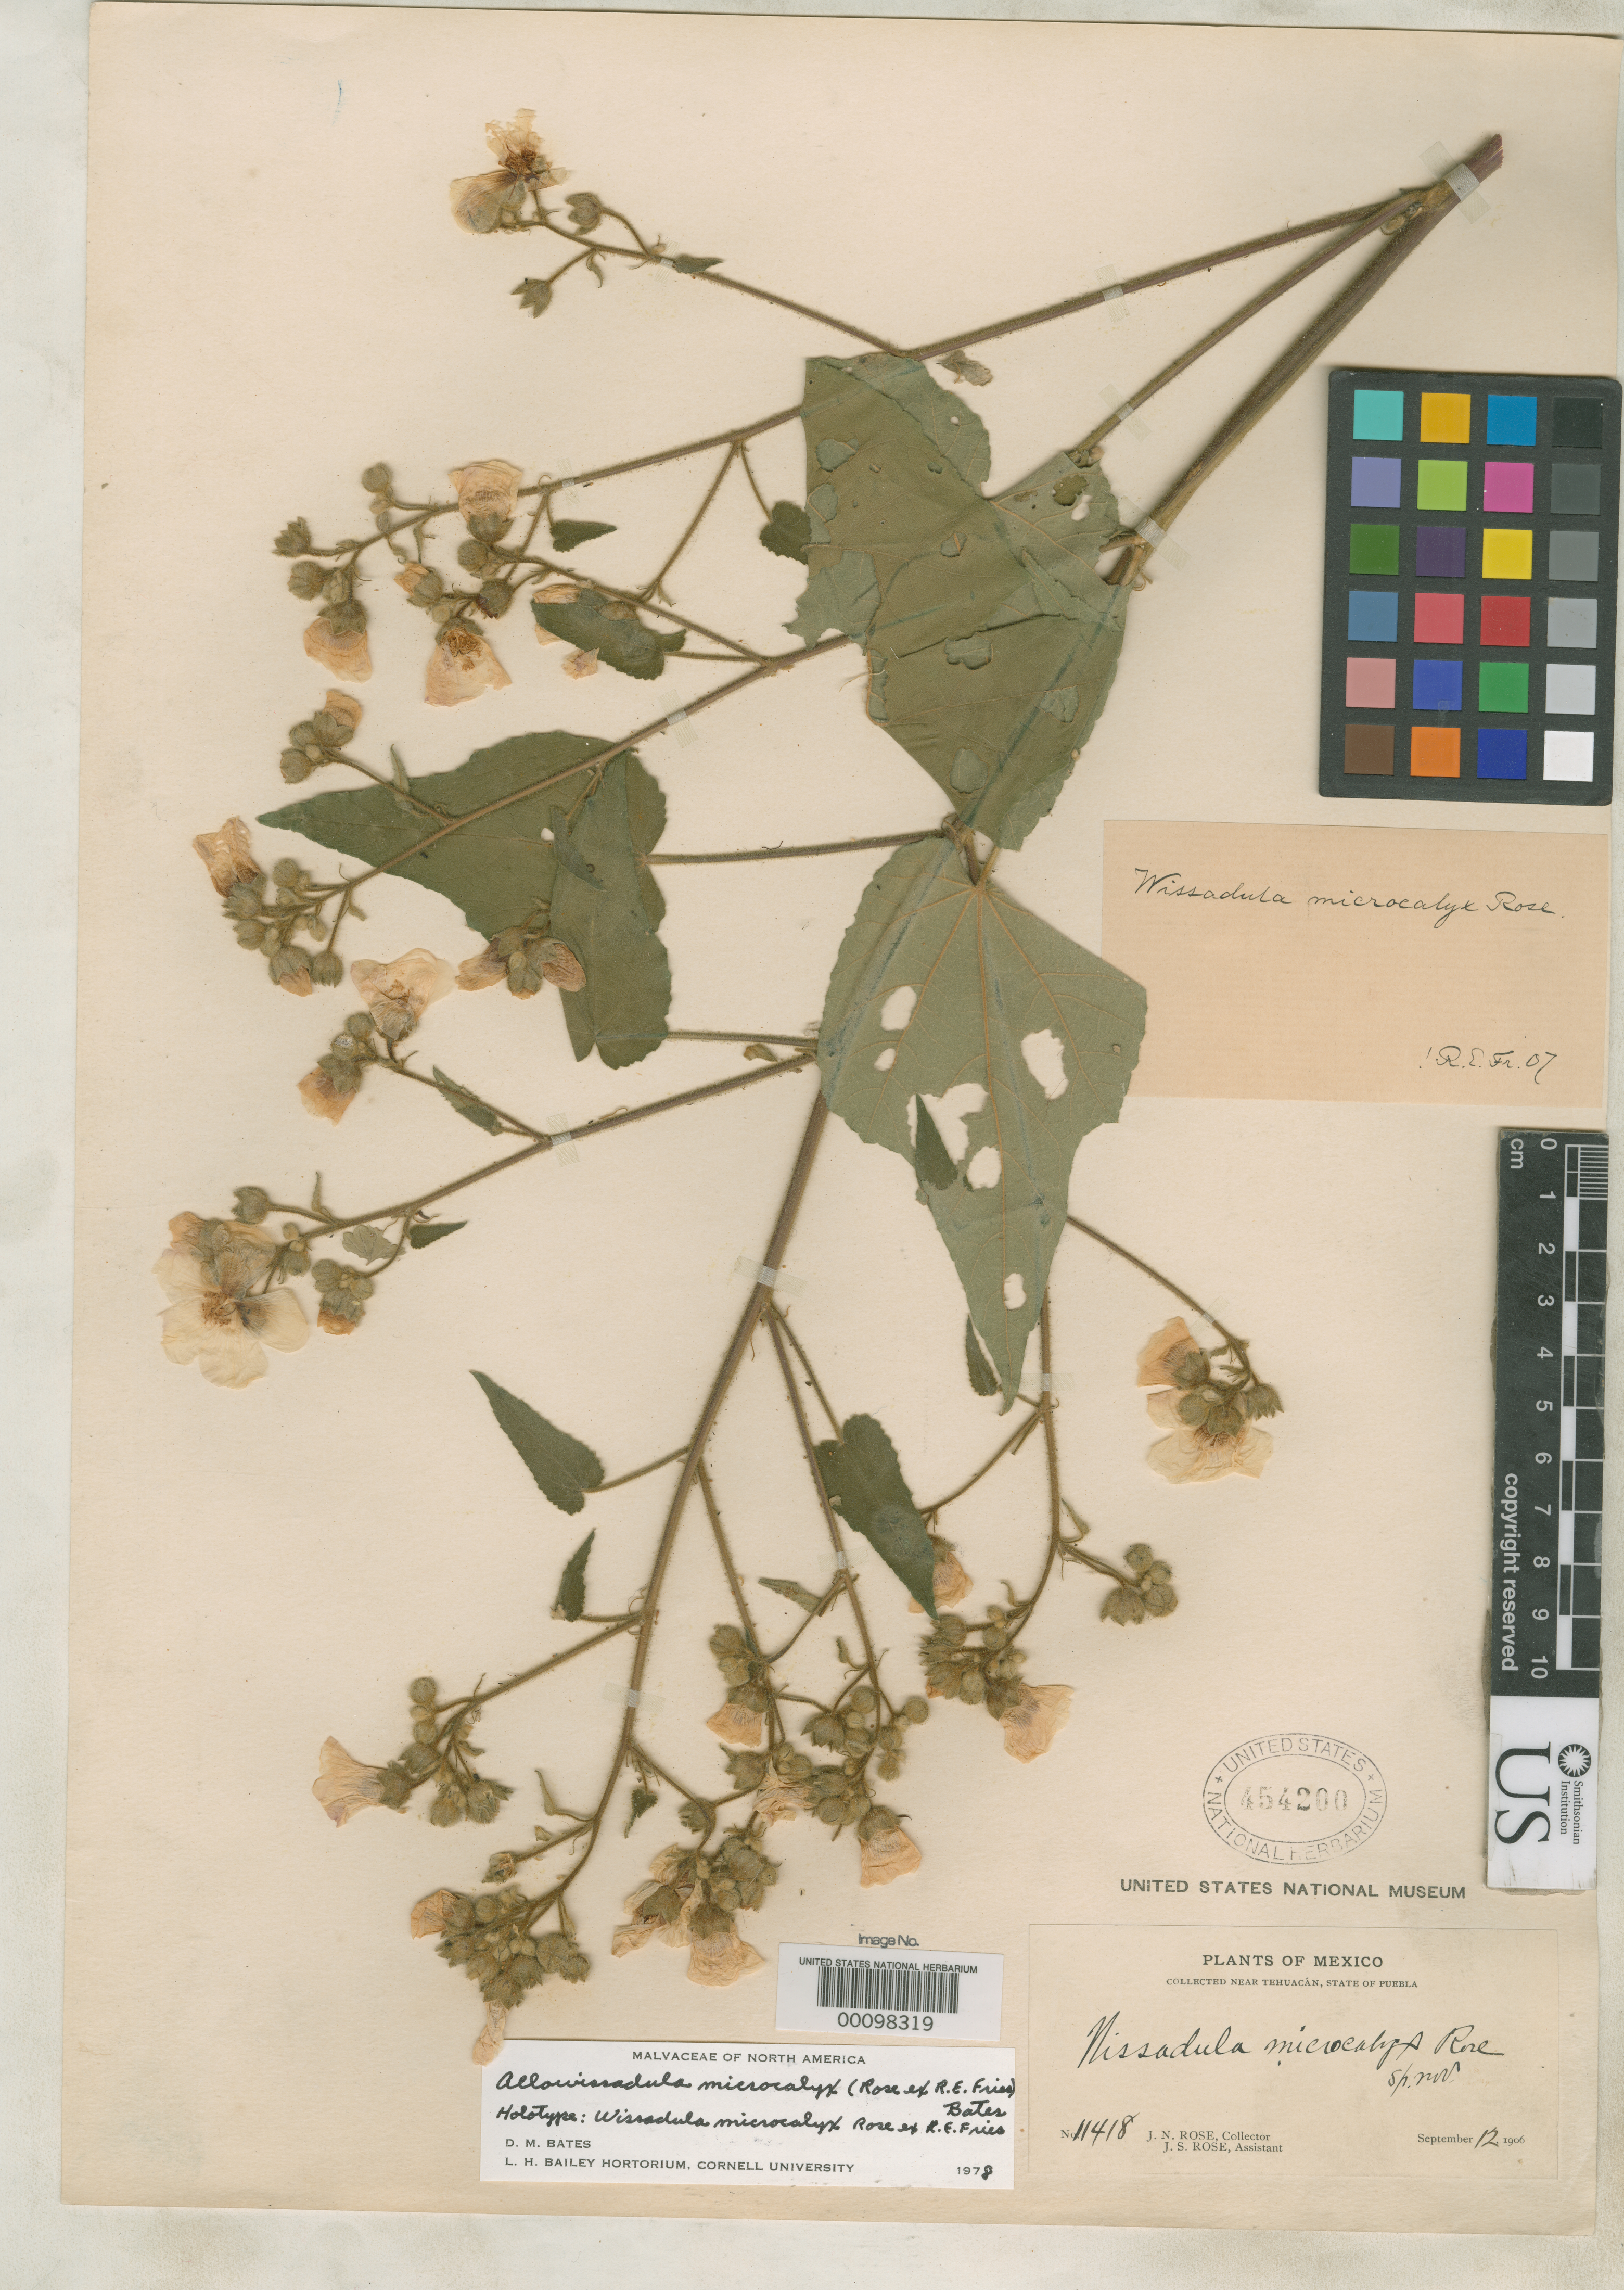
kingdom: Plantae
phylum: Tracheophyta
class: Magnoliopsida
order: Malvales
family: Malvaceae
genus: Wissadula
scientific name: Wissadula microcalyx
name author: Rose ex R.E. Fr.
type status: Holotype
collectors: J. N. Rose & J. S. Rose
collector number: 11418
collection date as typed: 12 Sep 1906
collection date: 1906-09-12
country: Mexico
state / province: Puebla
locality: Near Tehuacan.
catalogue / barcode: US 454200